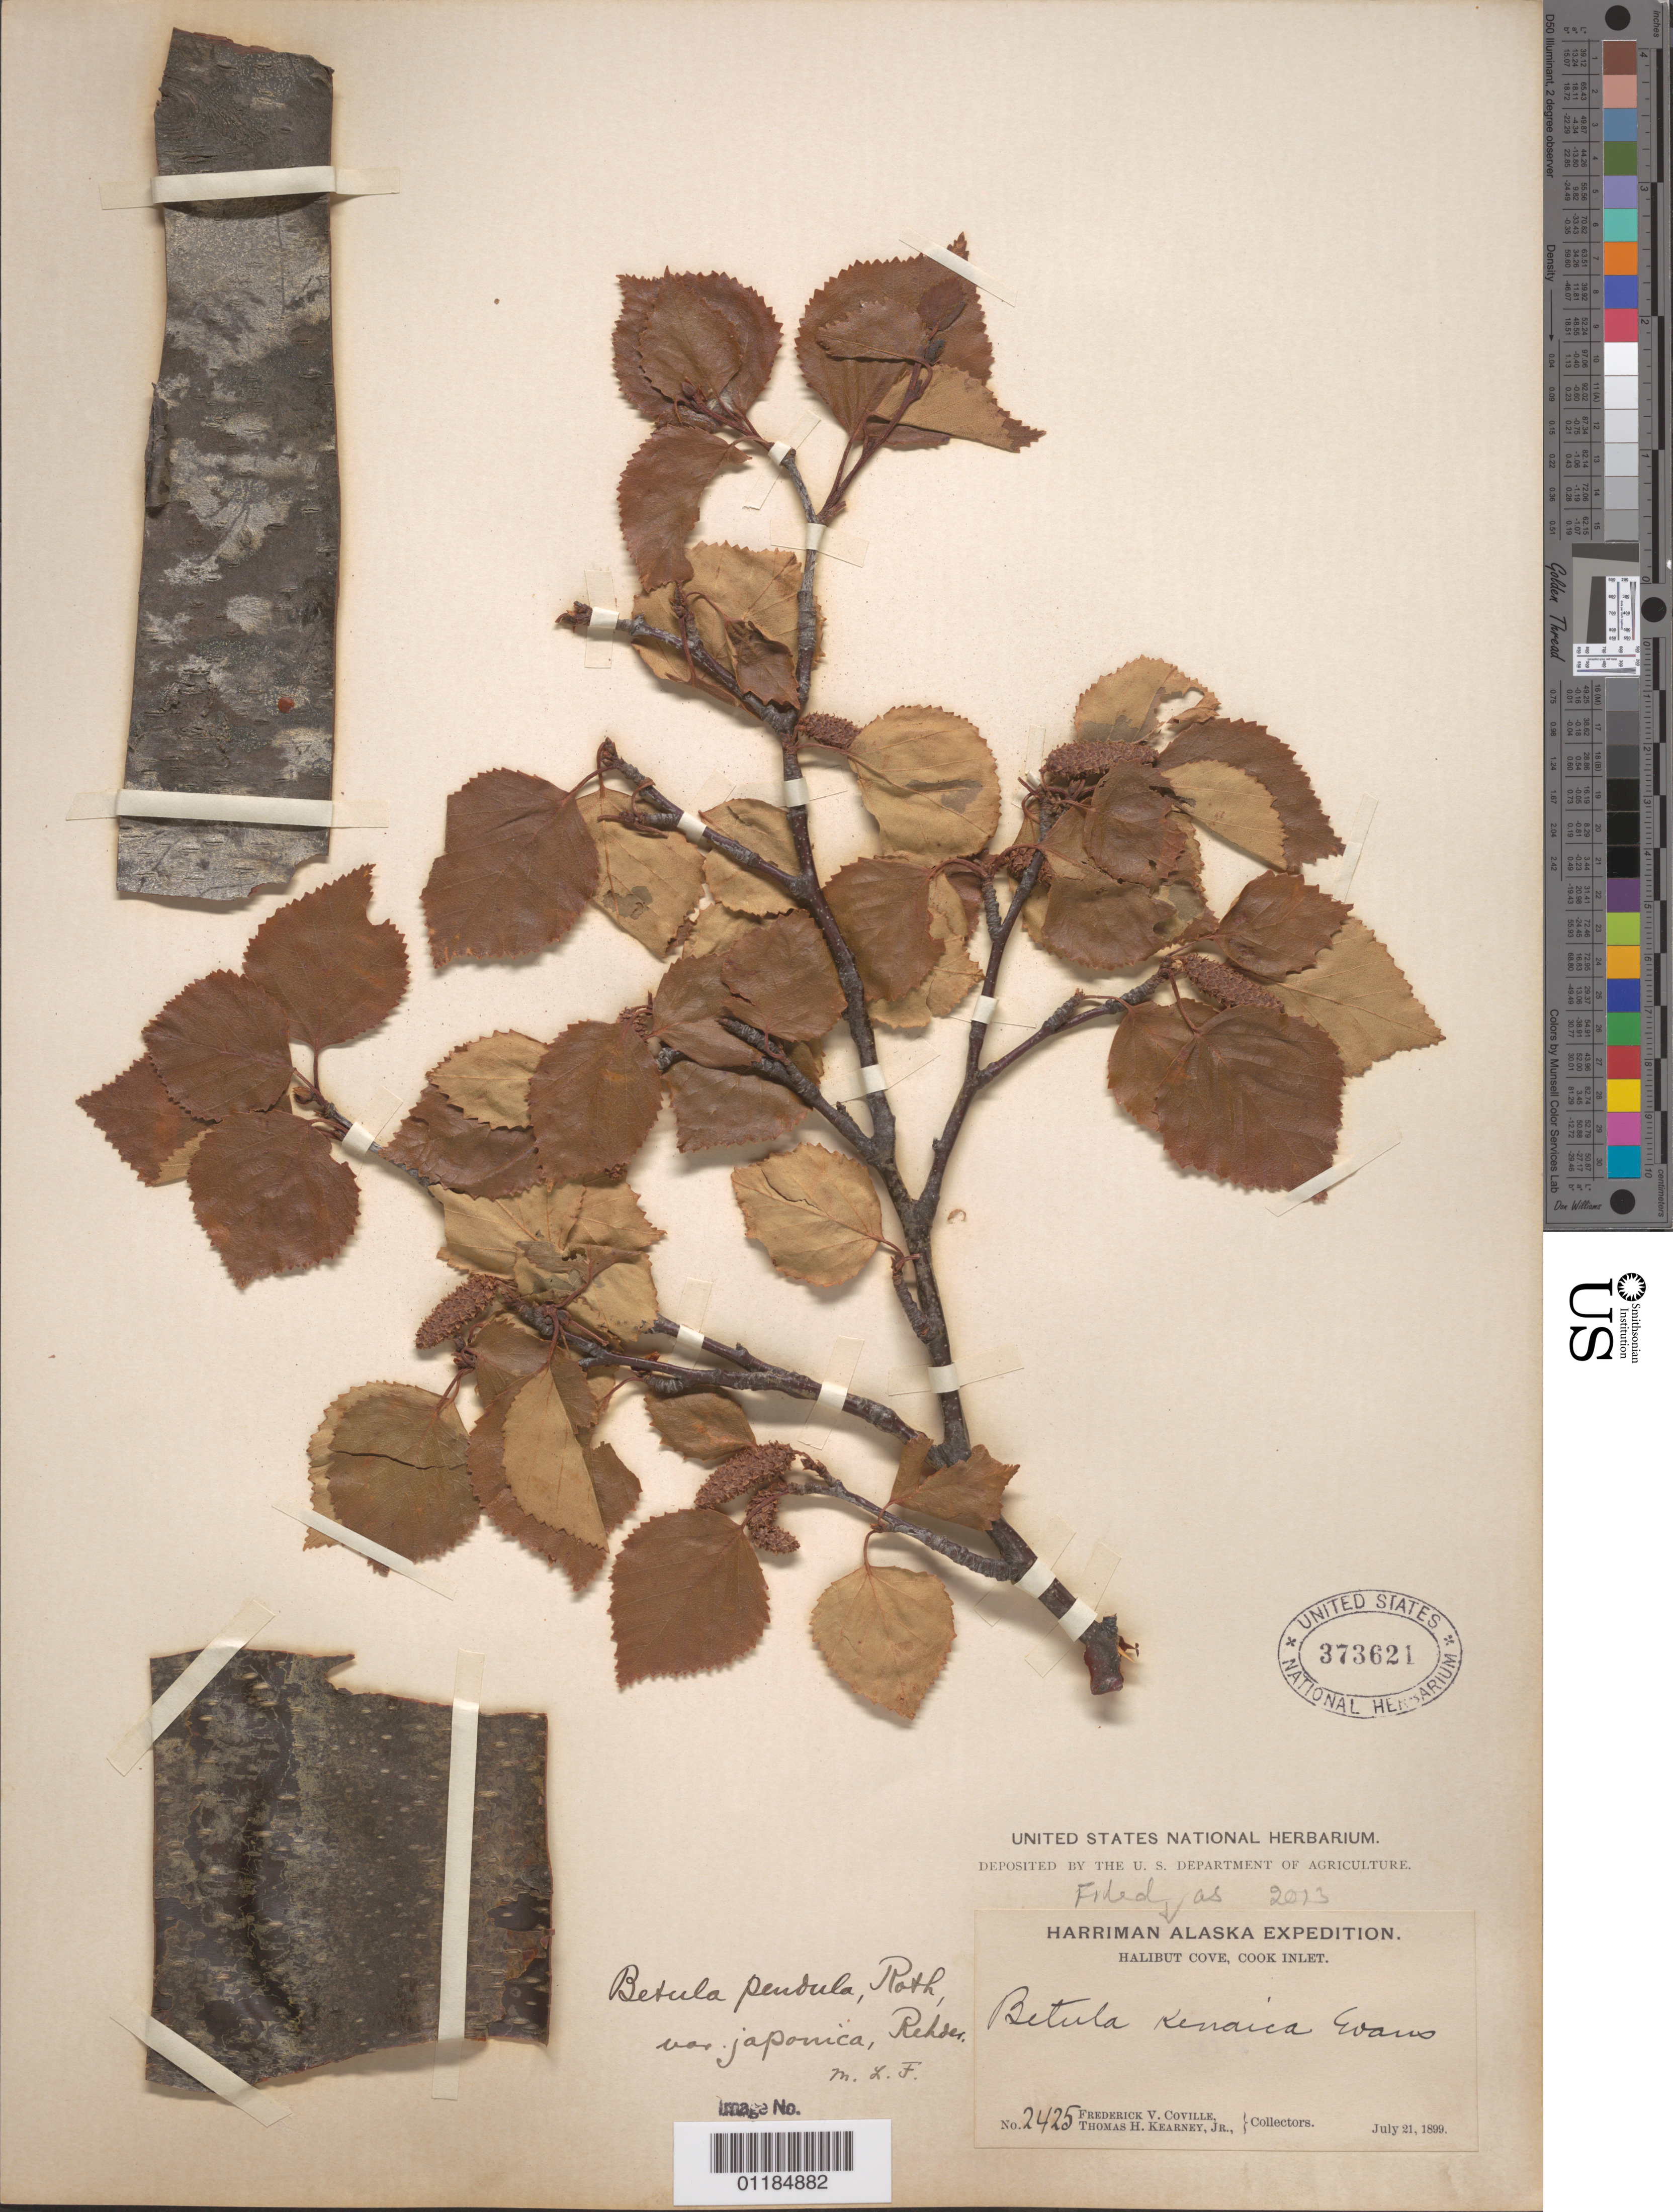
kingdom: Plantae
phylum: Tracheophyta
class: Magnoliopsida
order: Fagales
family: Betulaceae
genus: Betula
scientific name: Betula kenaica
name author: W.H. Evans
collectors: F. V. Coville & T. H. Kearney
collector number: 2425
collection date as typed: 21 Jul 1899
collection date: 1899-07-21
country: United States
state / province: Alaska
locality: Halibut Cove, Cook Inlet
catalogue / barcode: US 373621